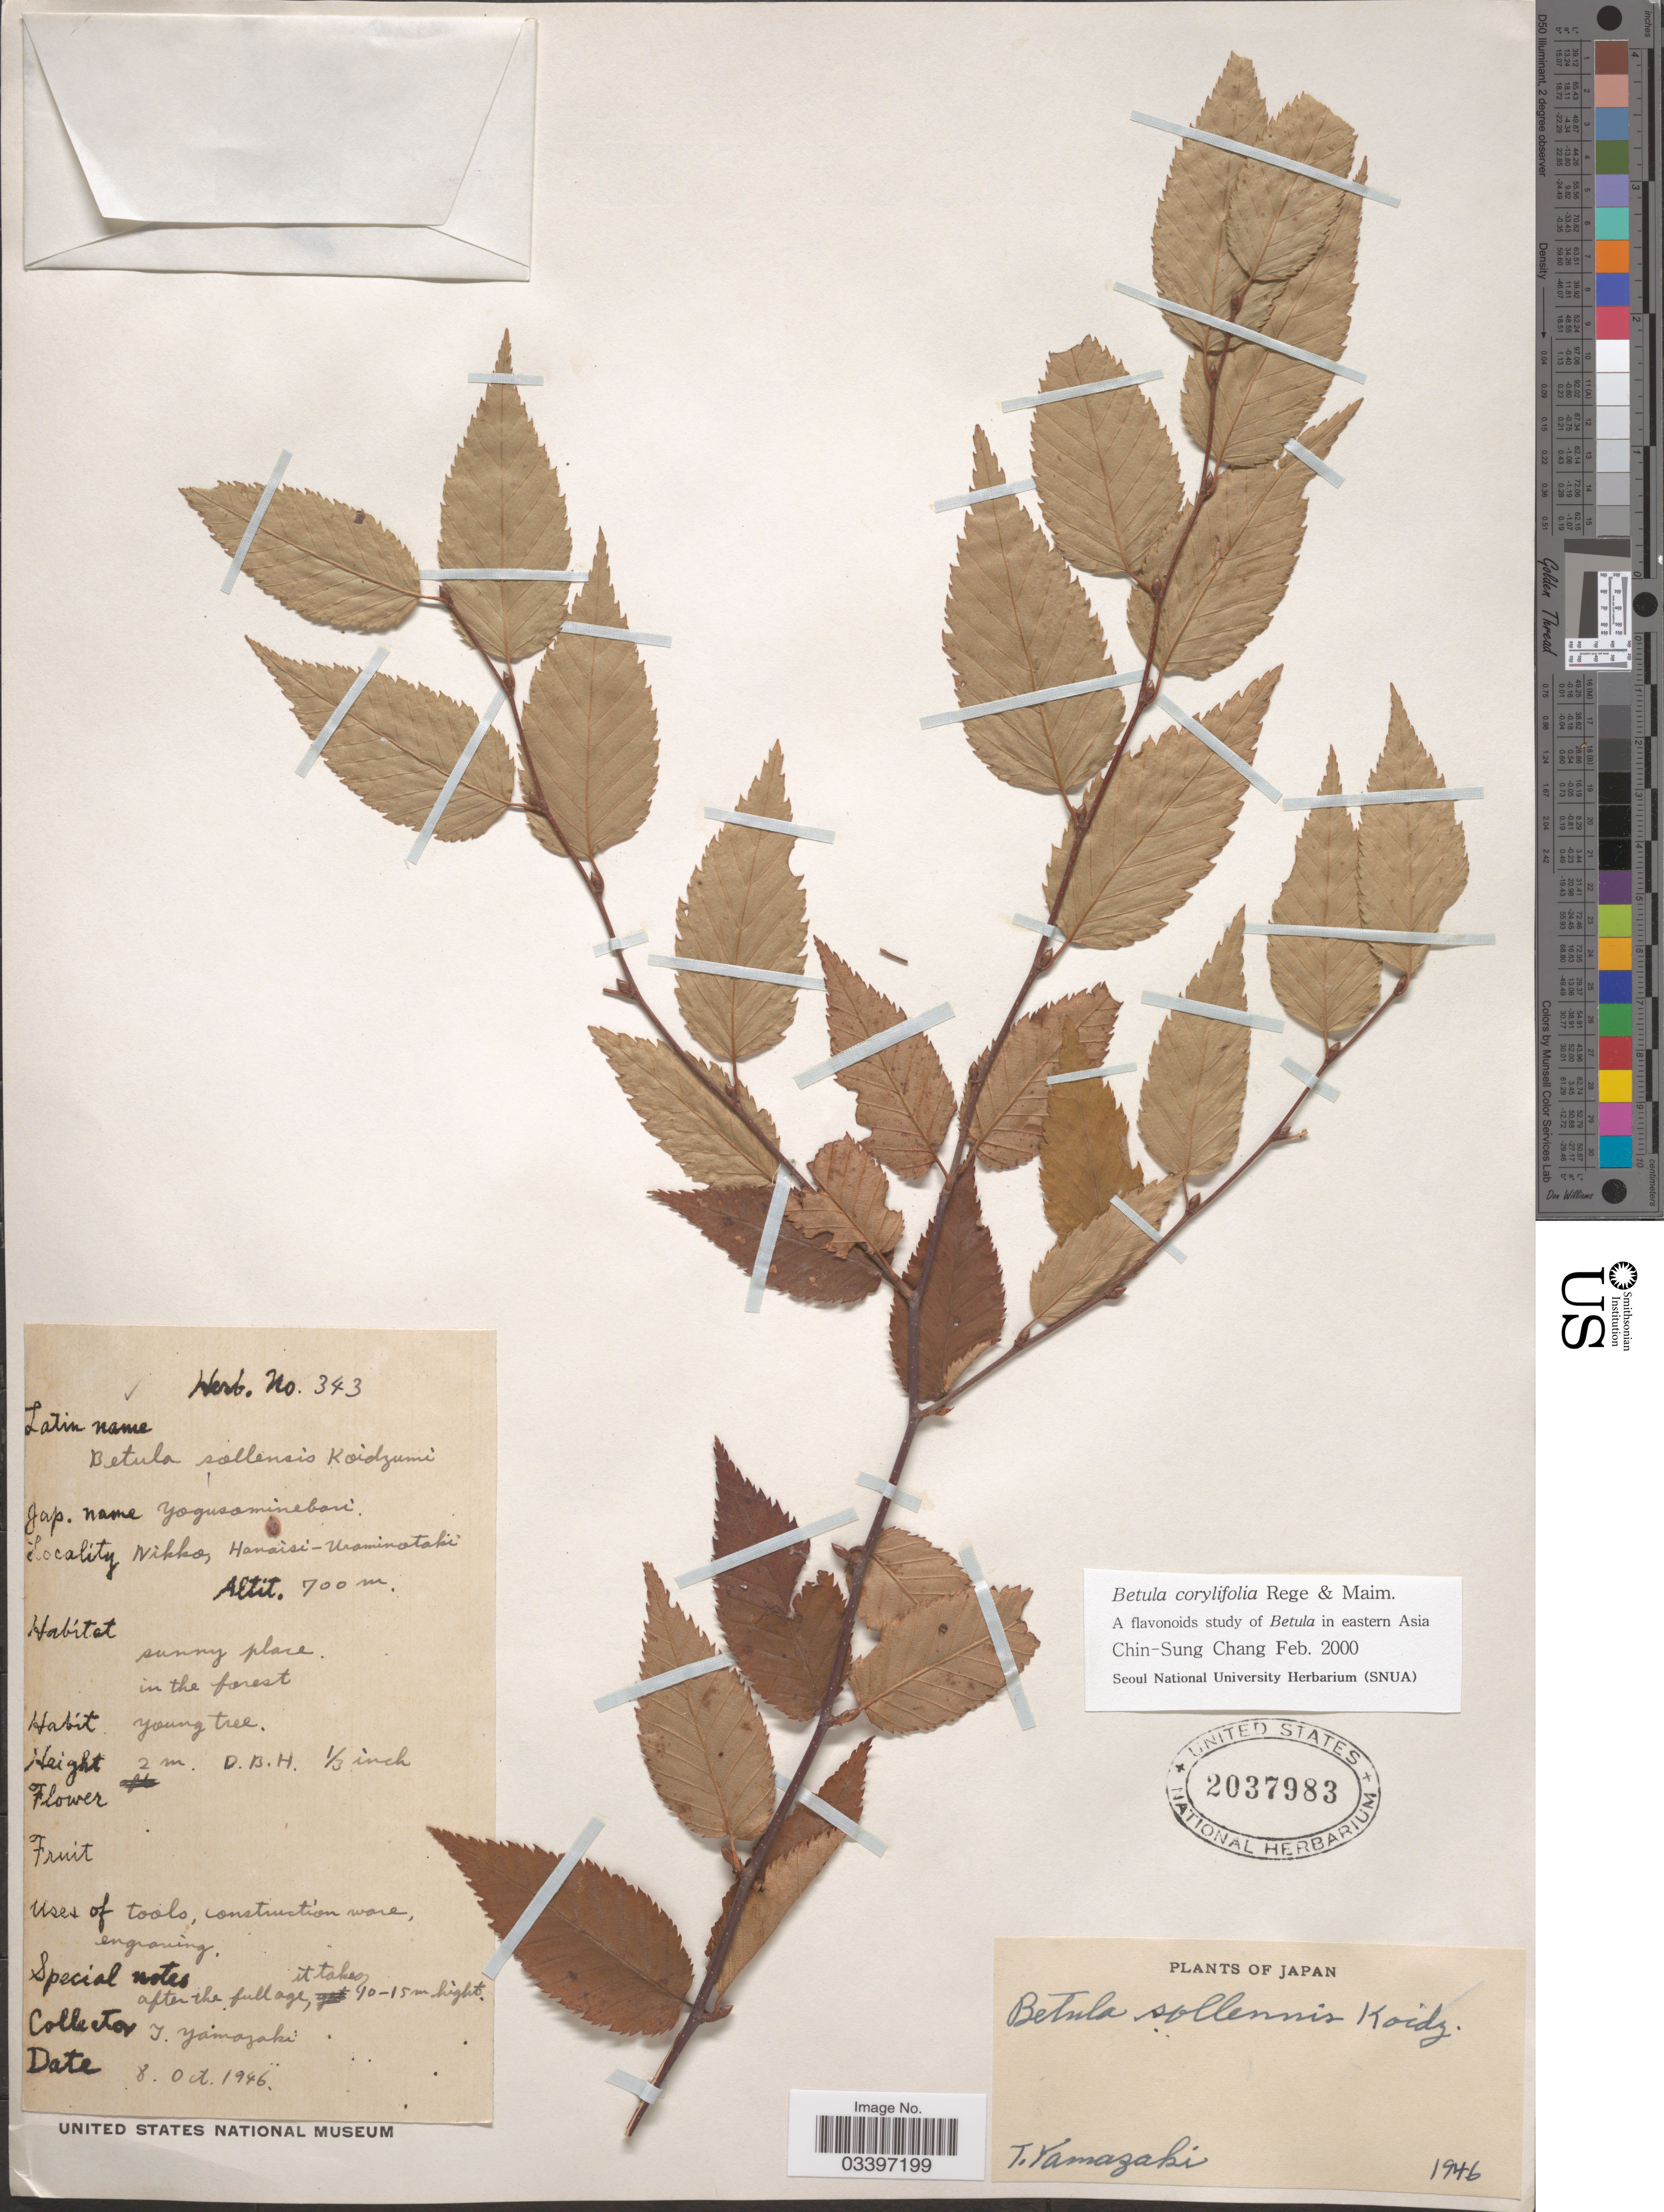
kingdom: Plantae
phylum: Tracheophyta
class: Magnoliopsida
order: Fagales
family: Betulaceae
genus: Betula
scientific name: Betula corylifolia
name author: Regel & Maxim.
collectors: T. Yamazaki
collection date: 1946-10-08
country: Japan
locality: Nikko, Hanaisi-Uraminotaki.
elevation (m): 700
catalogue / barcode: US 2037983